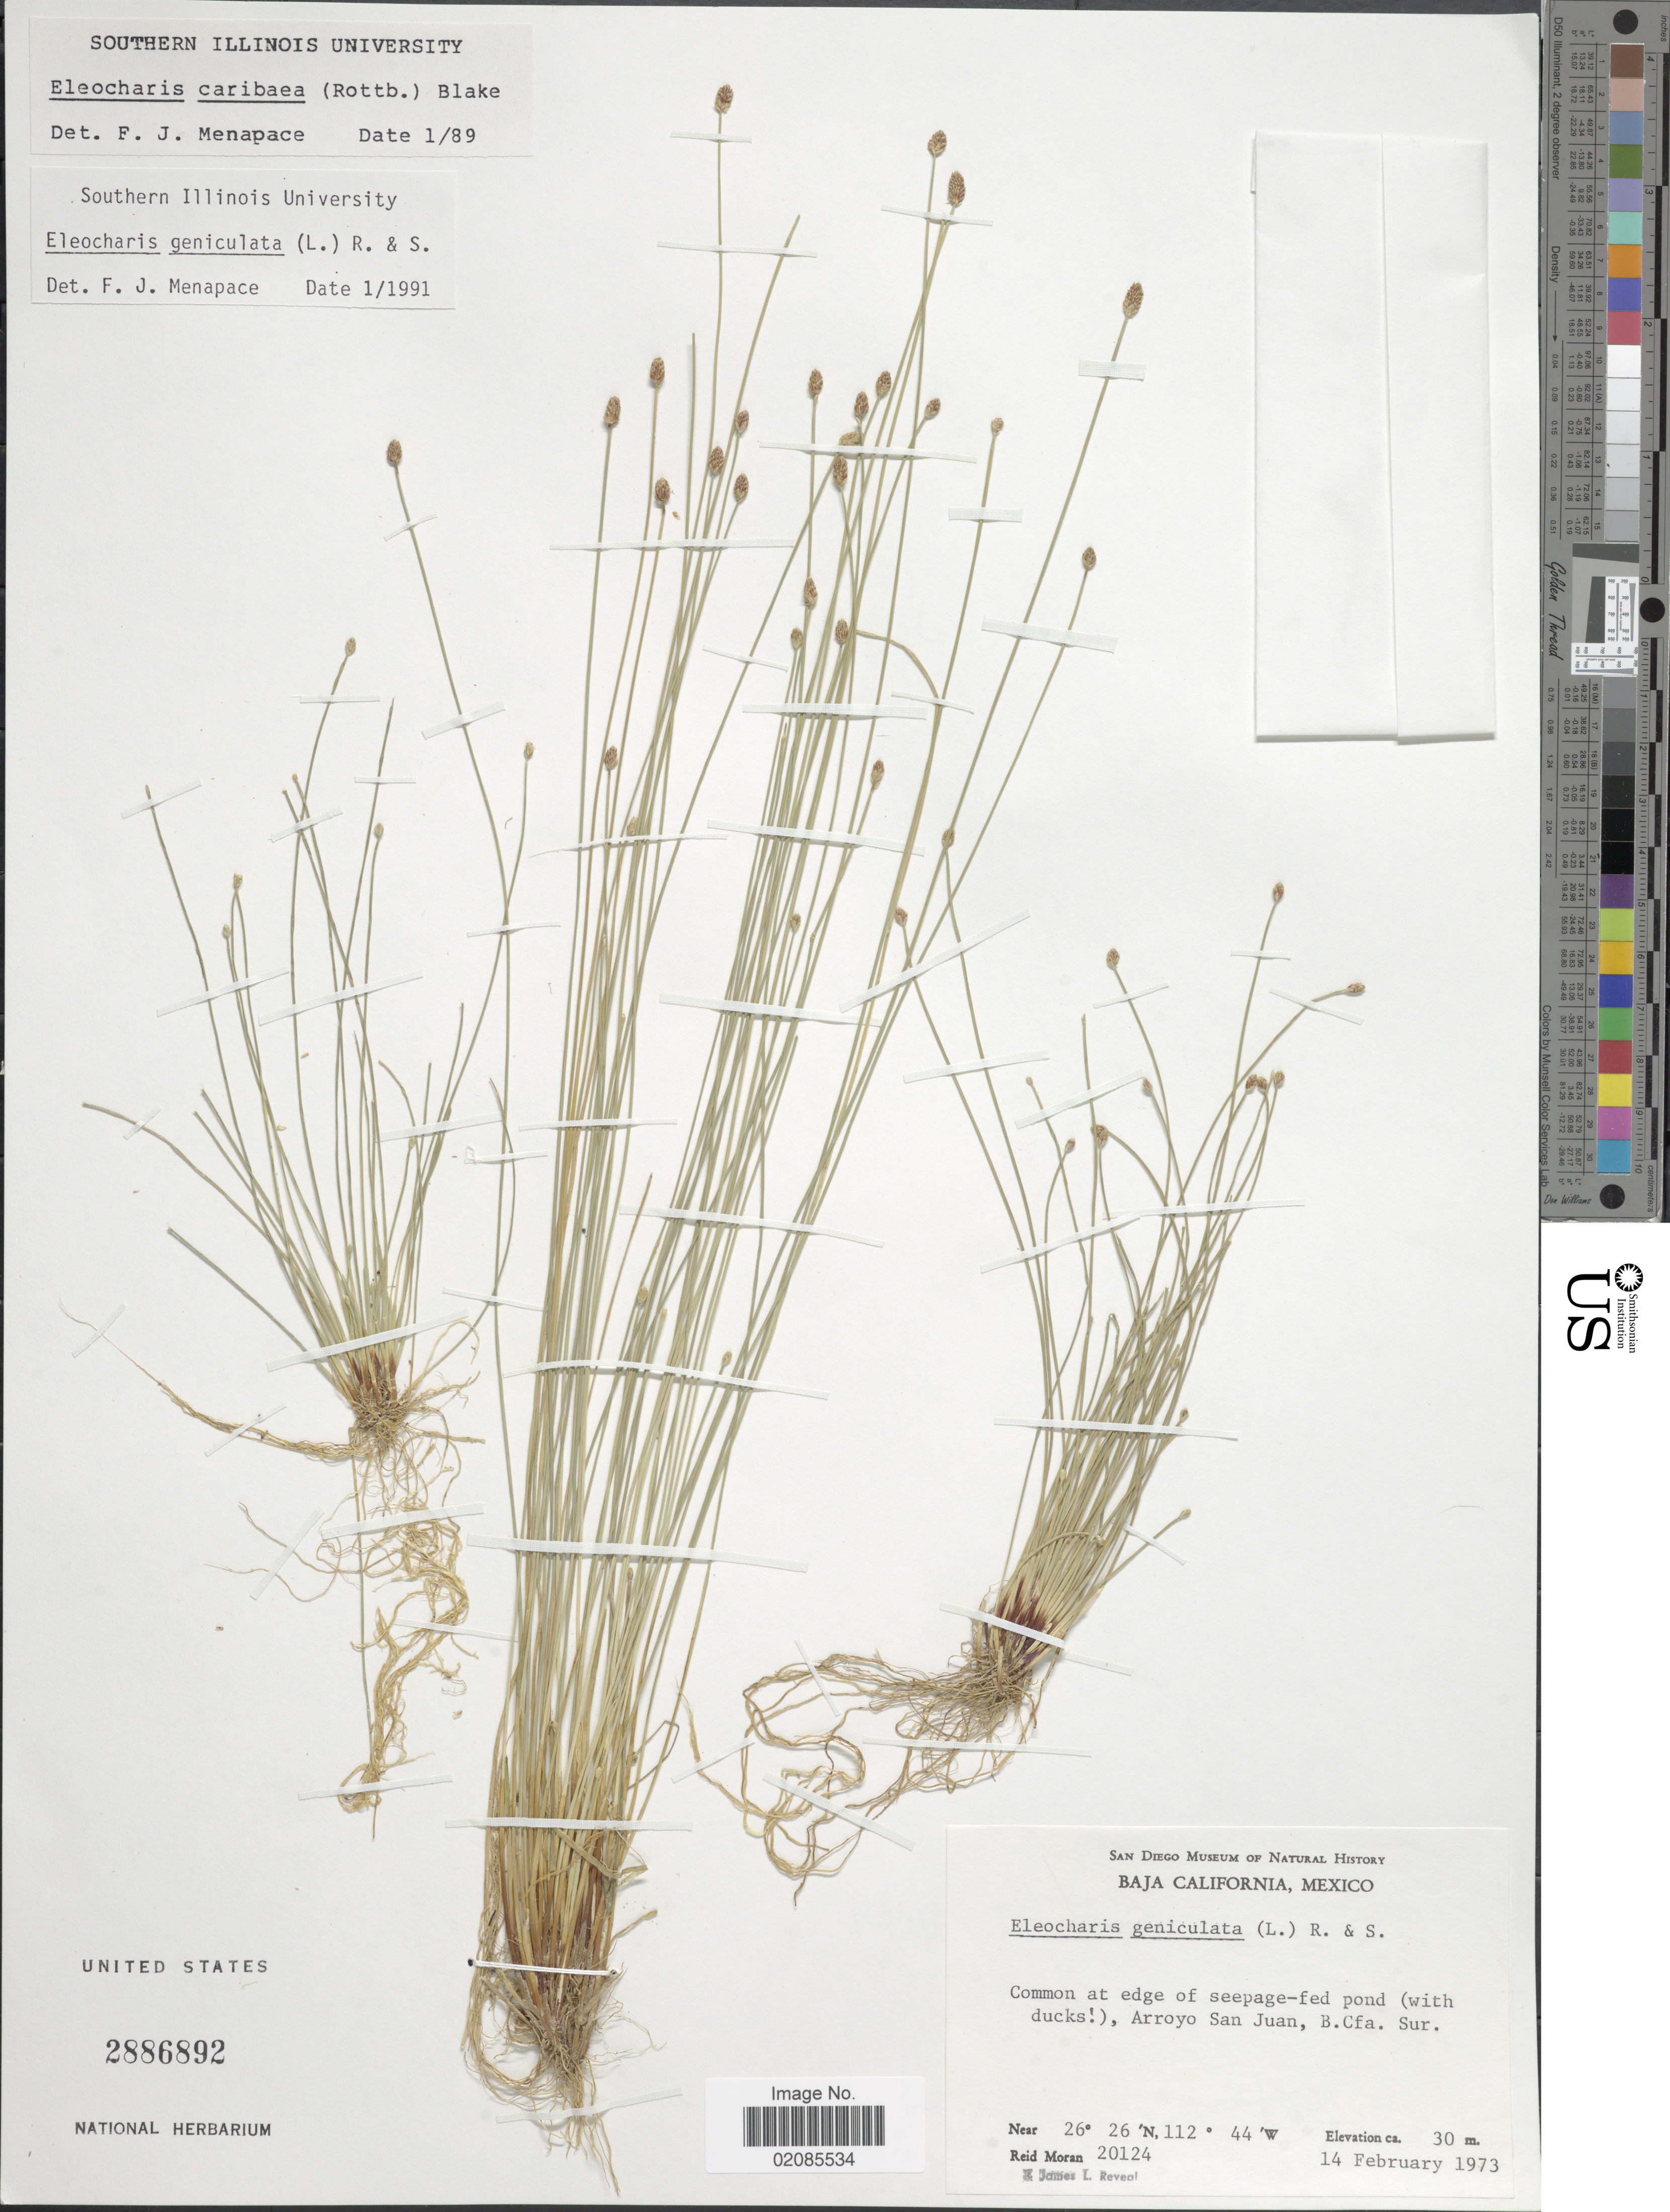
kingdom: Plantae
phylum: Tracheophyta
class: Liliopsida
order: Poales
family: Cyperaceae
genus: Eleocharis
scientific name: Eleocharis geniculata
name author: (L.) Roem. & Schult.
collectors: R. V. Moran & J. L. Reveal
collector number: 20124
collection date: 1973-02-14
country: Mexico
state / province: Baja California Sur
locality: Common at edge at seepage-fed pond, Arroyo San Juan.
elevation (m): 30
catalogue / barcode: US 2886892